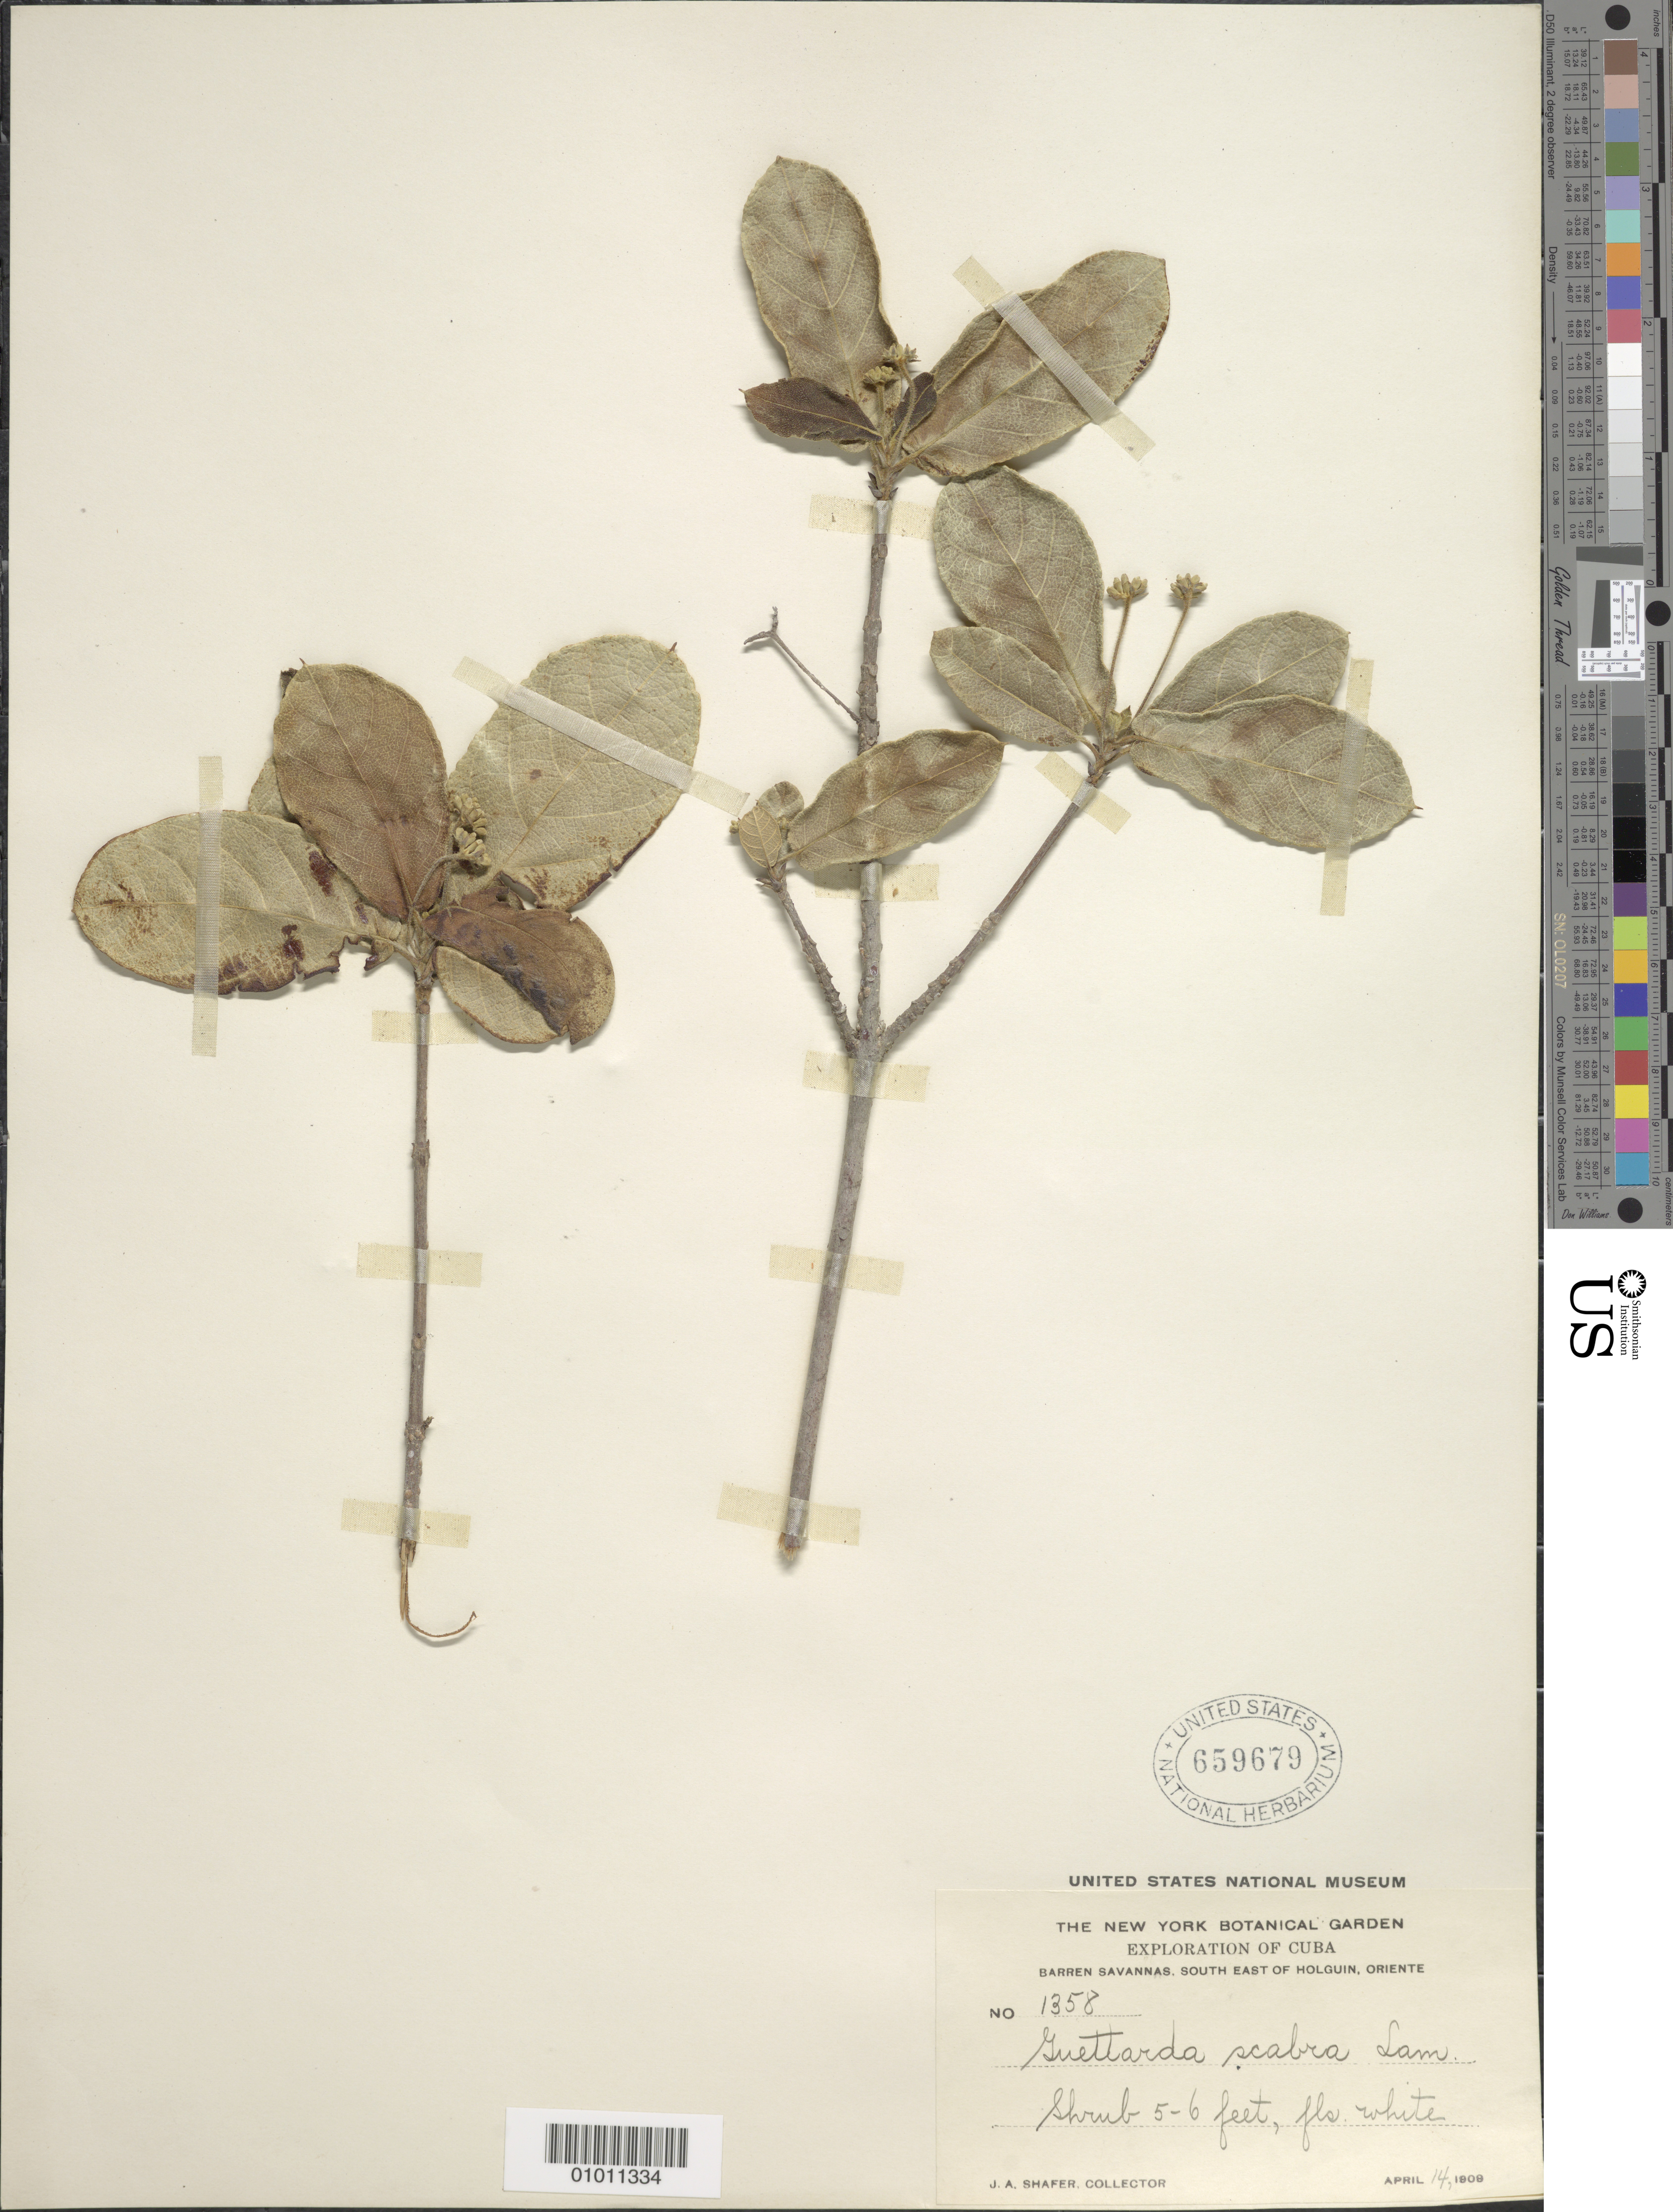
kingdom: Plantae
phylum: Tracheophyta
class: Magnoliopsida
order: Gentianales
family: Rubiaceae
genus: Guettarda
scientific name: Guettarda scabra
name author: (L.) Vent.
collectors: J. A. Shafer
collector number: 1358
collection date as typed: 14 Apr 1909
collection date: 1909-04-14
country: Cuba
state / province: Holguín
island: Cuba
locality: Barren Savannas, southeast of Holguin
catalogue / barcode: US 659679